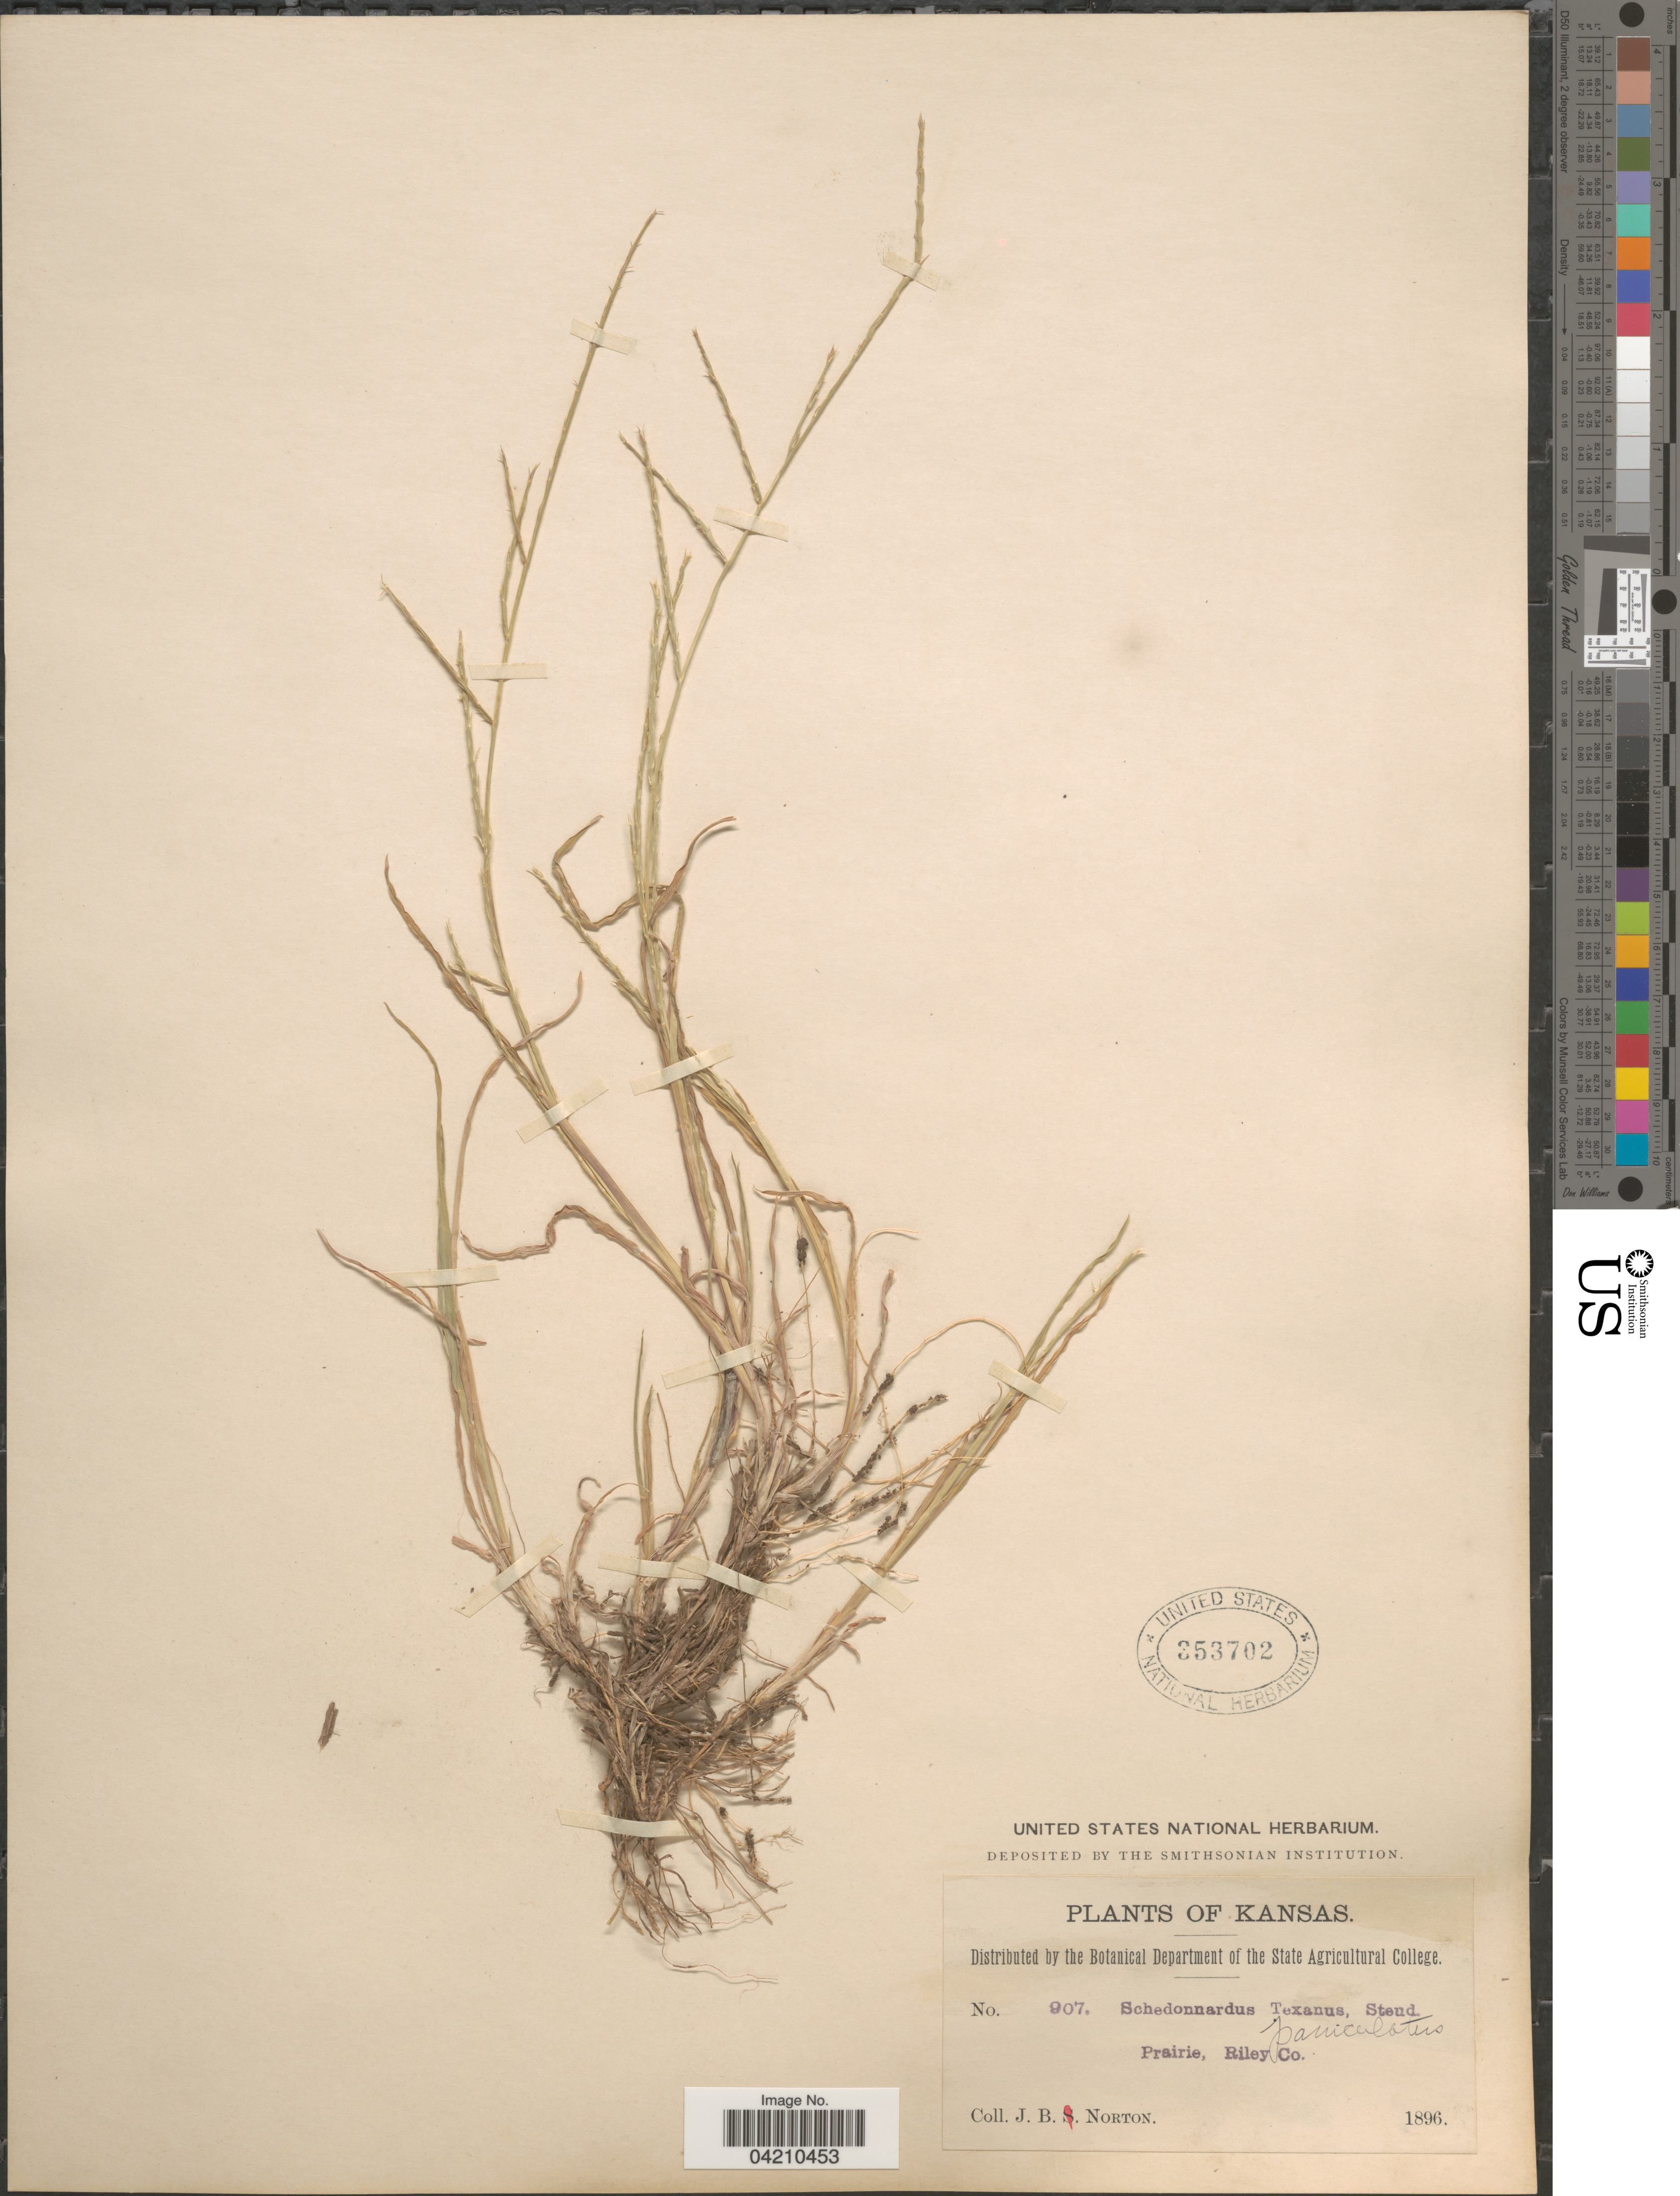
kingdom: Plantae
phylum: Tracheophyta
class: Liliopsida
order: Poales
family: Poaceae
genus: Muhlenbergia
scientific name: Muhlenbergia paniculata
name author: (Nutt.) Columbus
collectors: J. B. S. Norton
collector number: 907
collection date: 1896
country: United States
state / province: Kansas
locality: Riley Co.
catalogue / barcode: US 353702